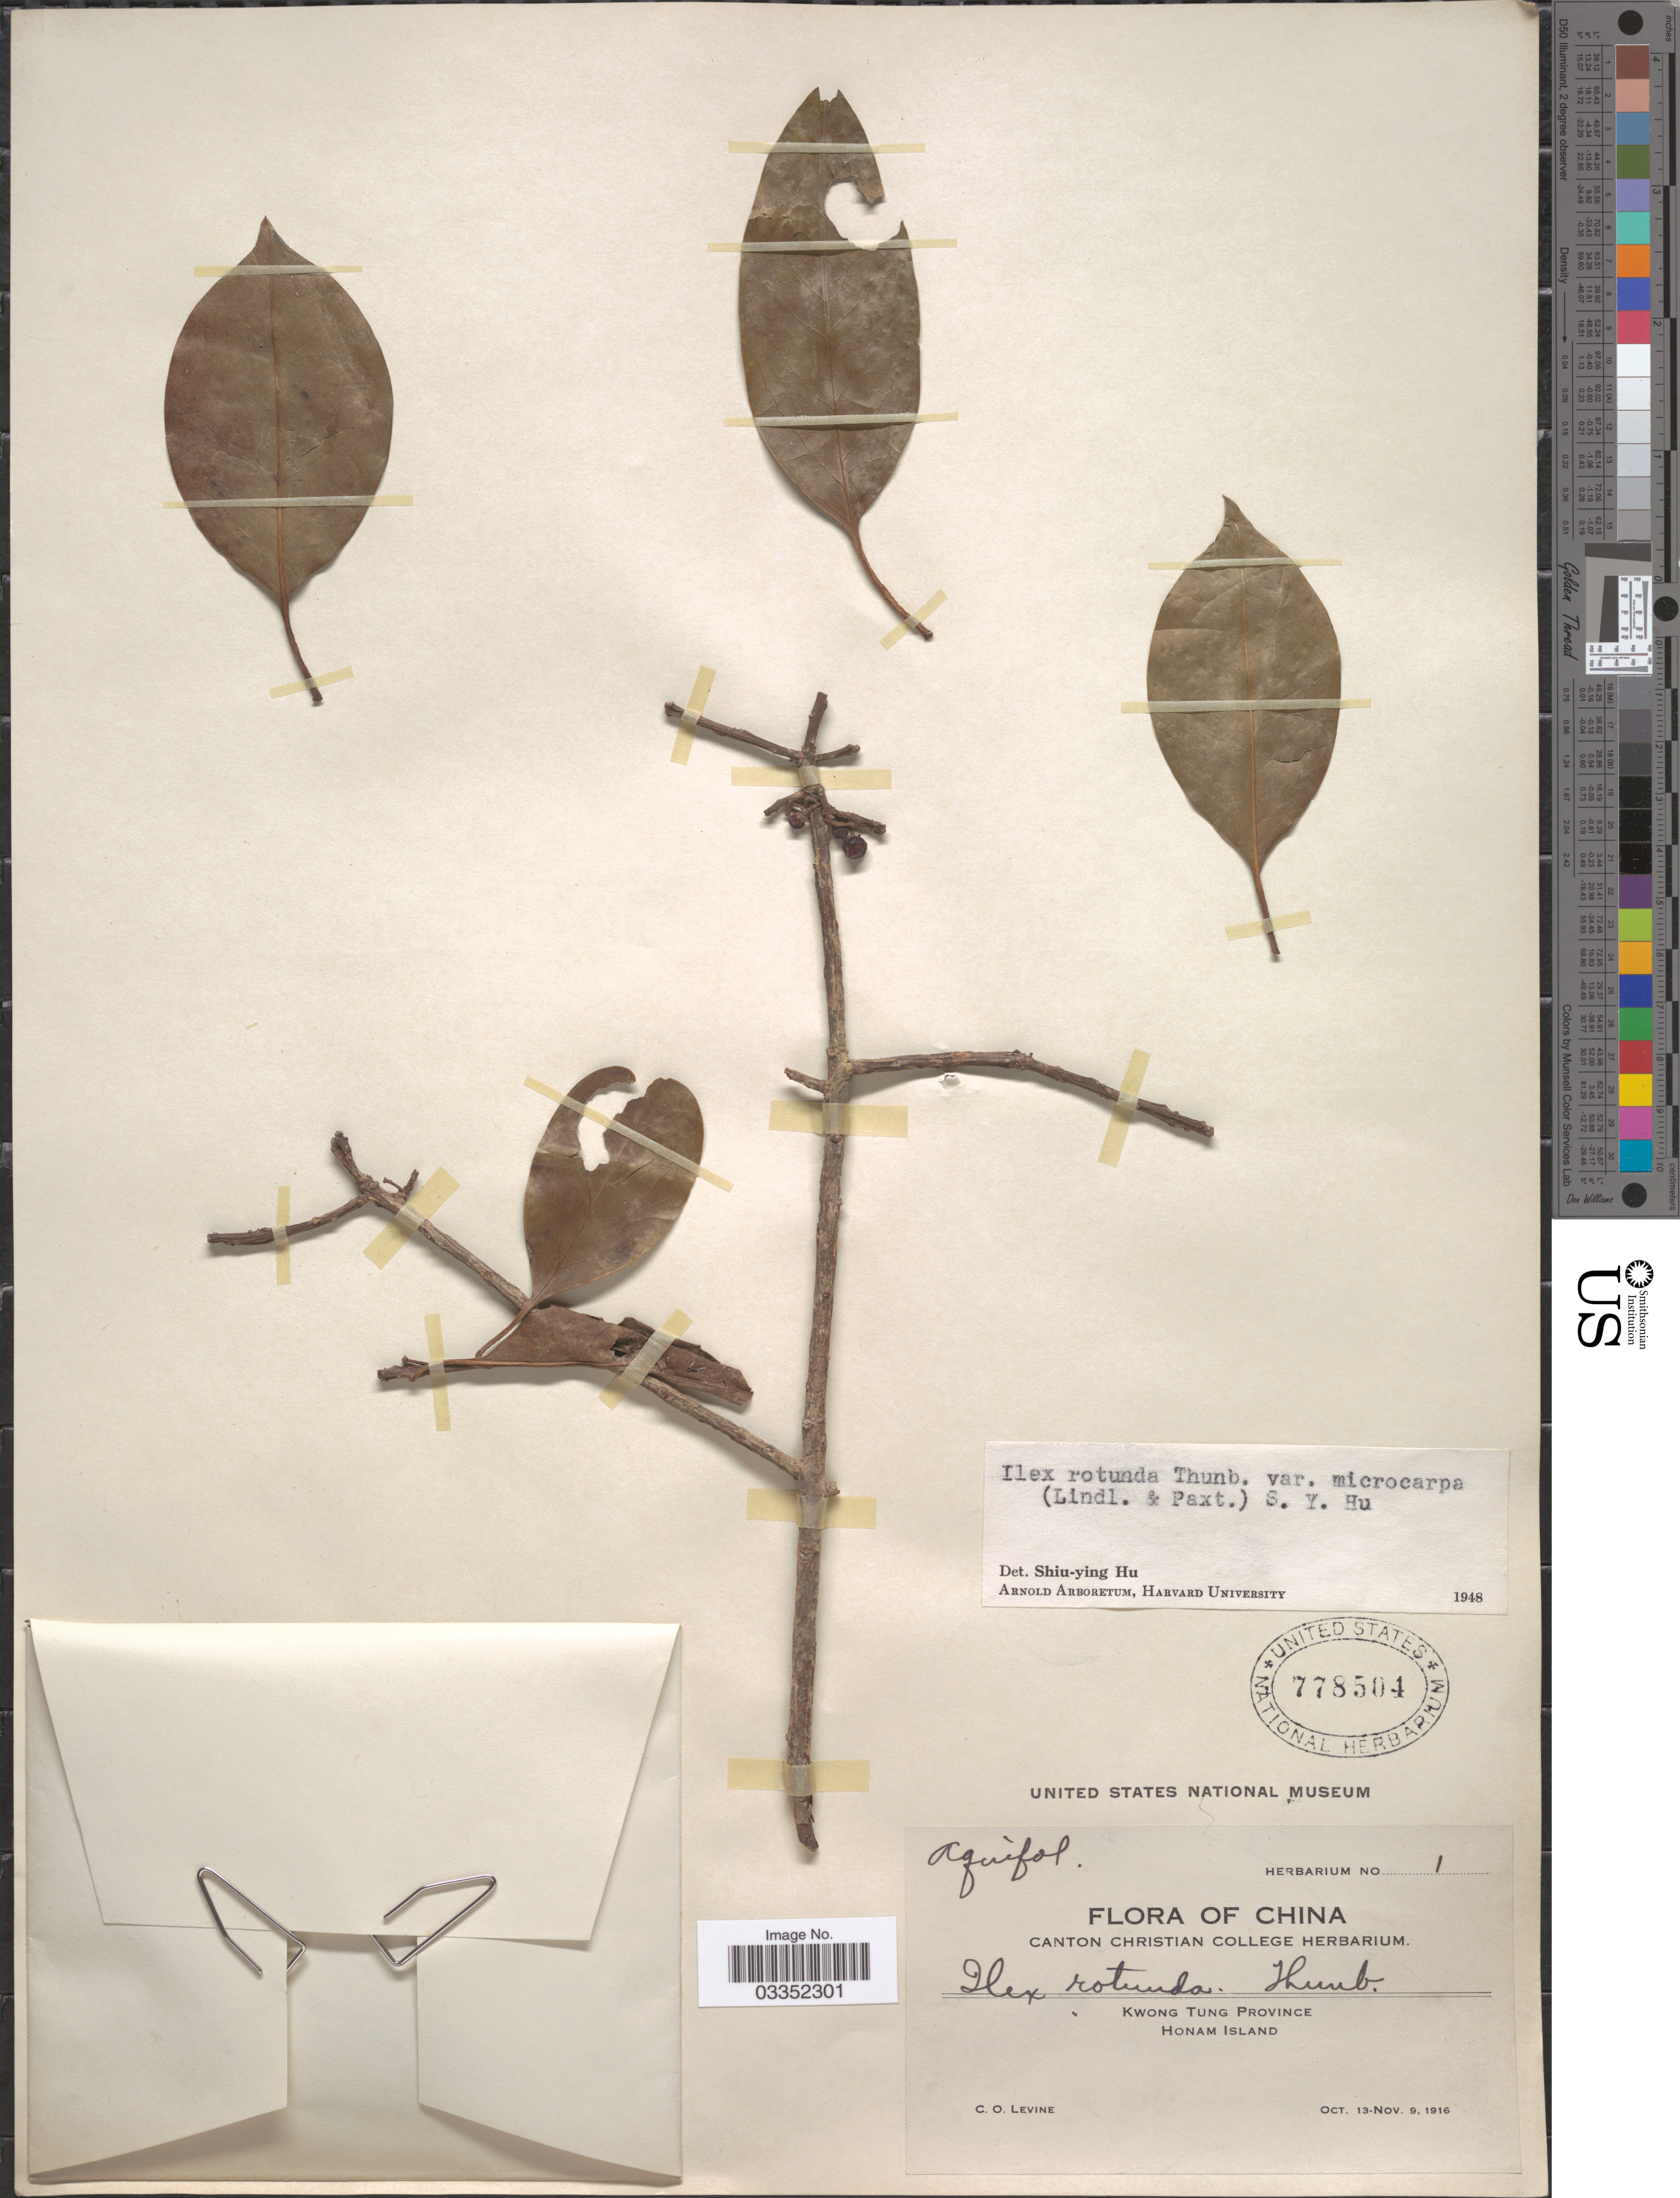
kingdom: Plantae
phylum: Tracheophyta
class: Magnoliopsida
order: Aquifoliales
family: Aquifoliaceae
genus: Ilex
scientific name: Ilex rotunda var. microcarpa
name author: (Lindl. ex Paxton) S.Y. Hu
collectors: C. O. Levine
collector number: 1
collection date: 1916-10-13/1916-11-09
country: China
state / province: Guangdong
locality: Kwong Tung Province, Honam Island.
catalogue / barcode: US 778504